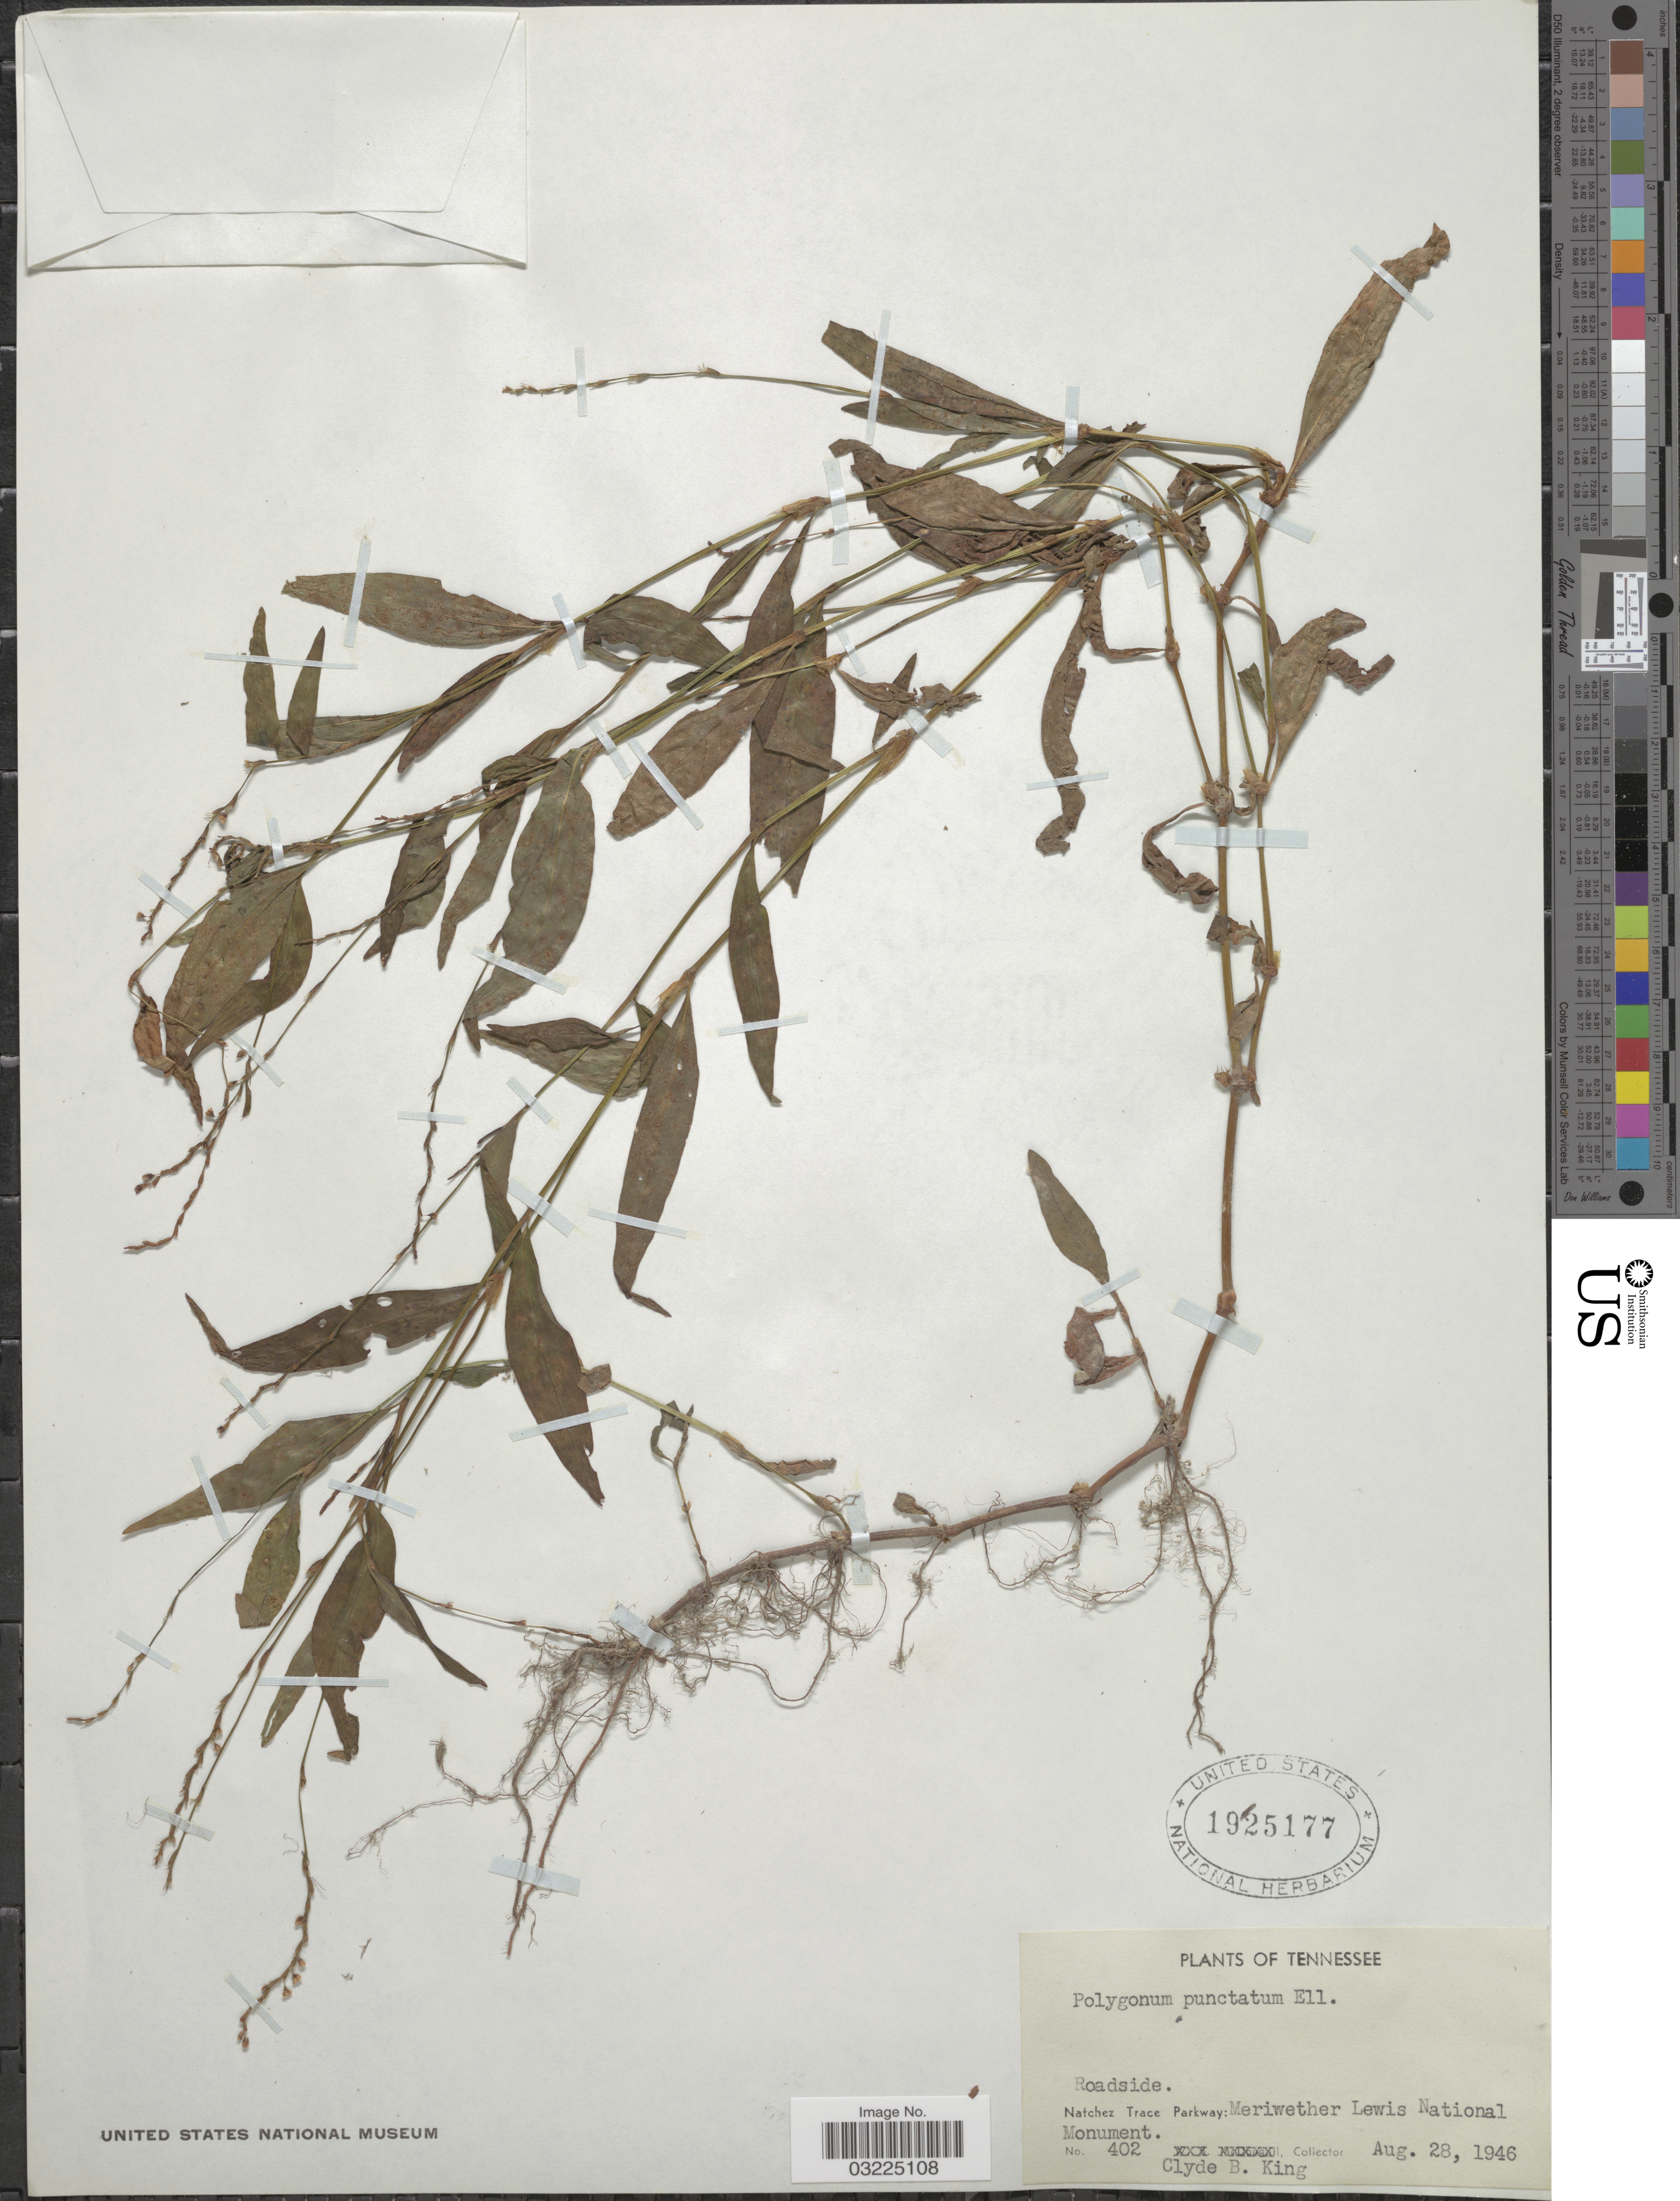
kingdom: Plantae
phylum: Tracheophyta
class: Magnoliopsida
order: Caryophyllales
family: Polygonaceae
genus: Persicaria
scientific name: Persicaria punctata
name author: (Elliott) Small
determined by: Atha, D. E.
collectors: C. King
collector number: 402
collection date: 1946-08-28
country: United States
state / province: Tennessee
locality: Natchez Trace Parkway: Meriwether Lewis National Monument.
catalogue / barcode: US 1925177